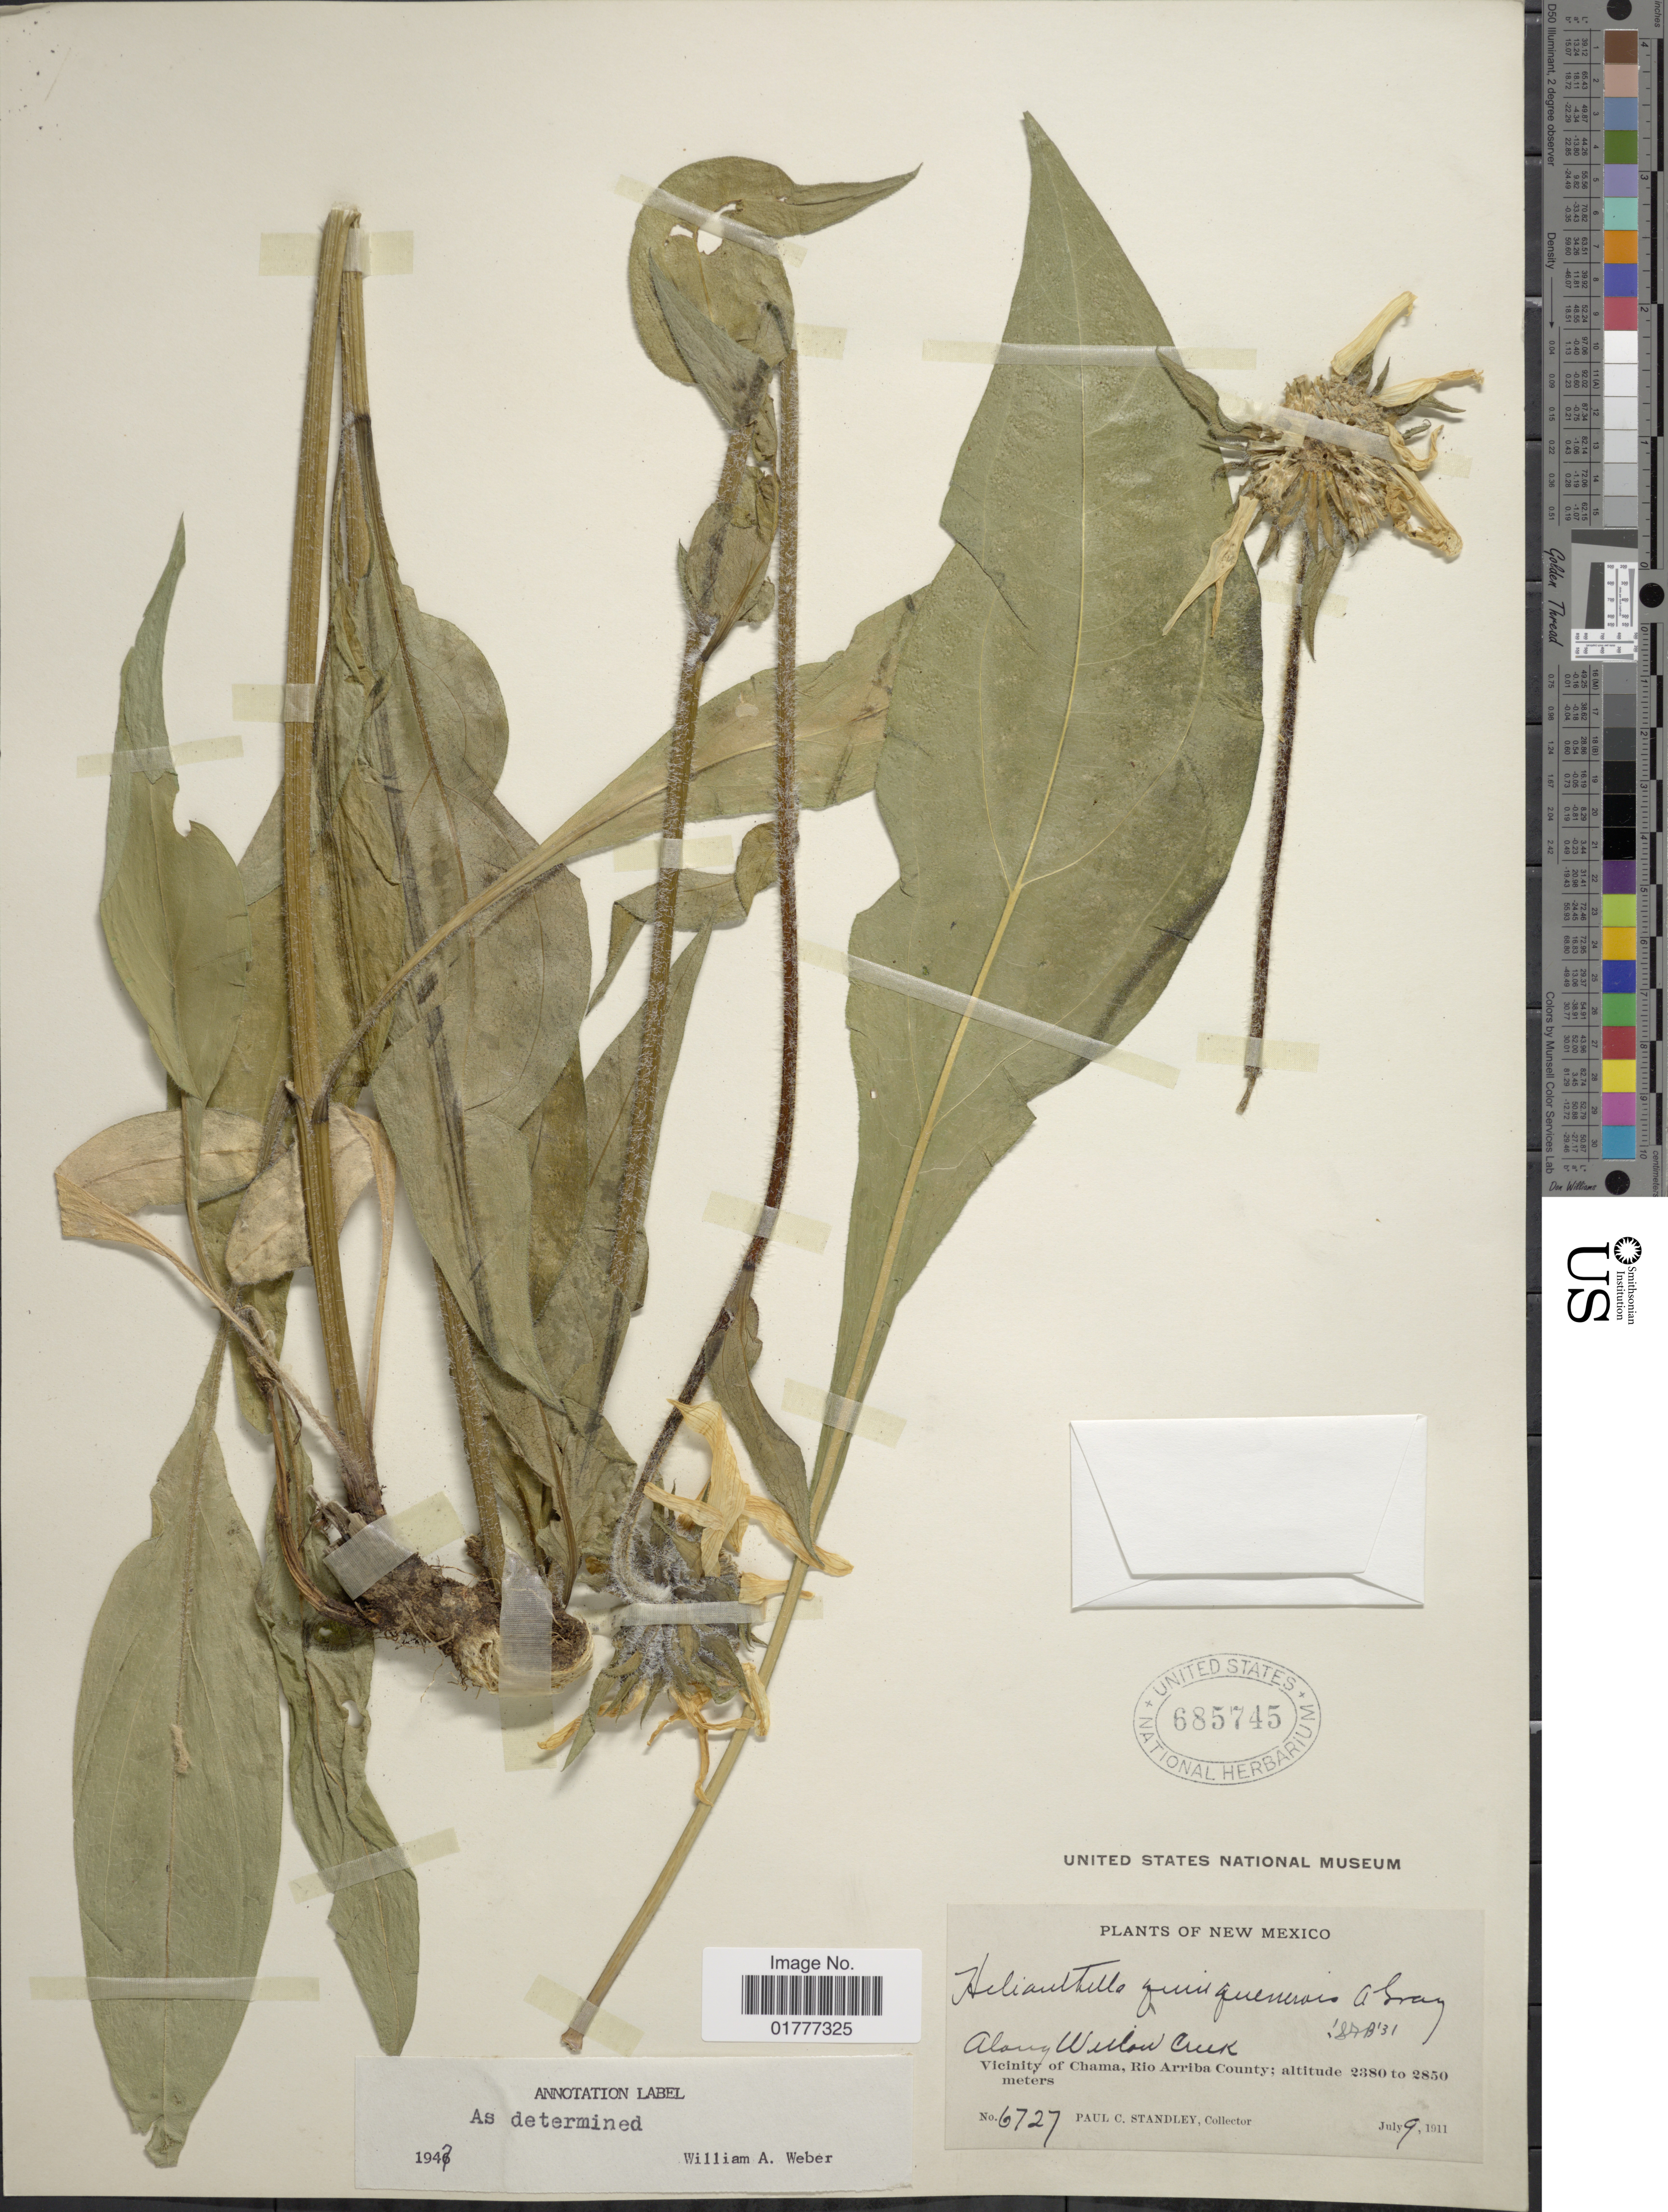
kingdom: Plantae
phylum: Tracheophyta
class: Magnoliopsida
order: Asterales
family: Asteraceae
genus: Helianthella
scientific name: Helianthella quinquenervis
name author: (Hook.) A. Gray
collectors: P. C. Standley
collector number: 6727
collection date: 1911-07-09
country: United States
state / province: New Mexico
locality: Along Willow Creek, vicinity of Chama, Rio Arriba County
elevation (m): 2380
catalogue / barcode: US 685745